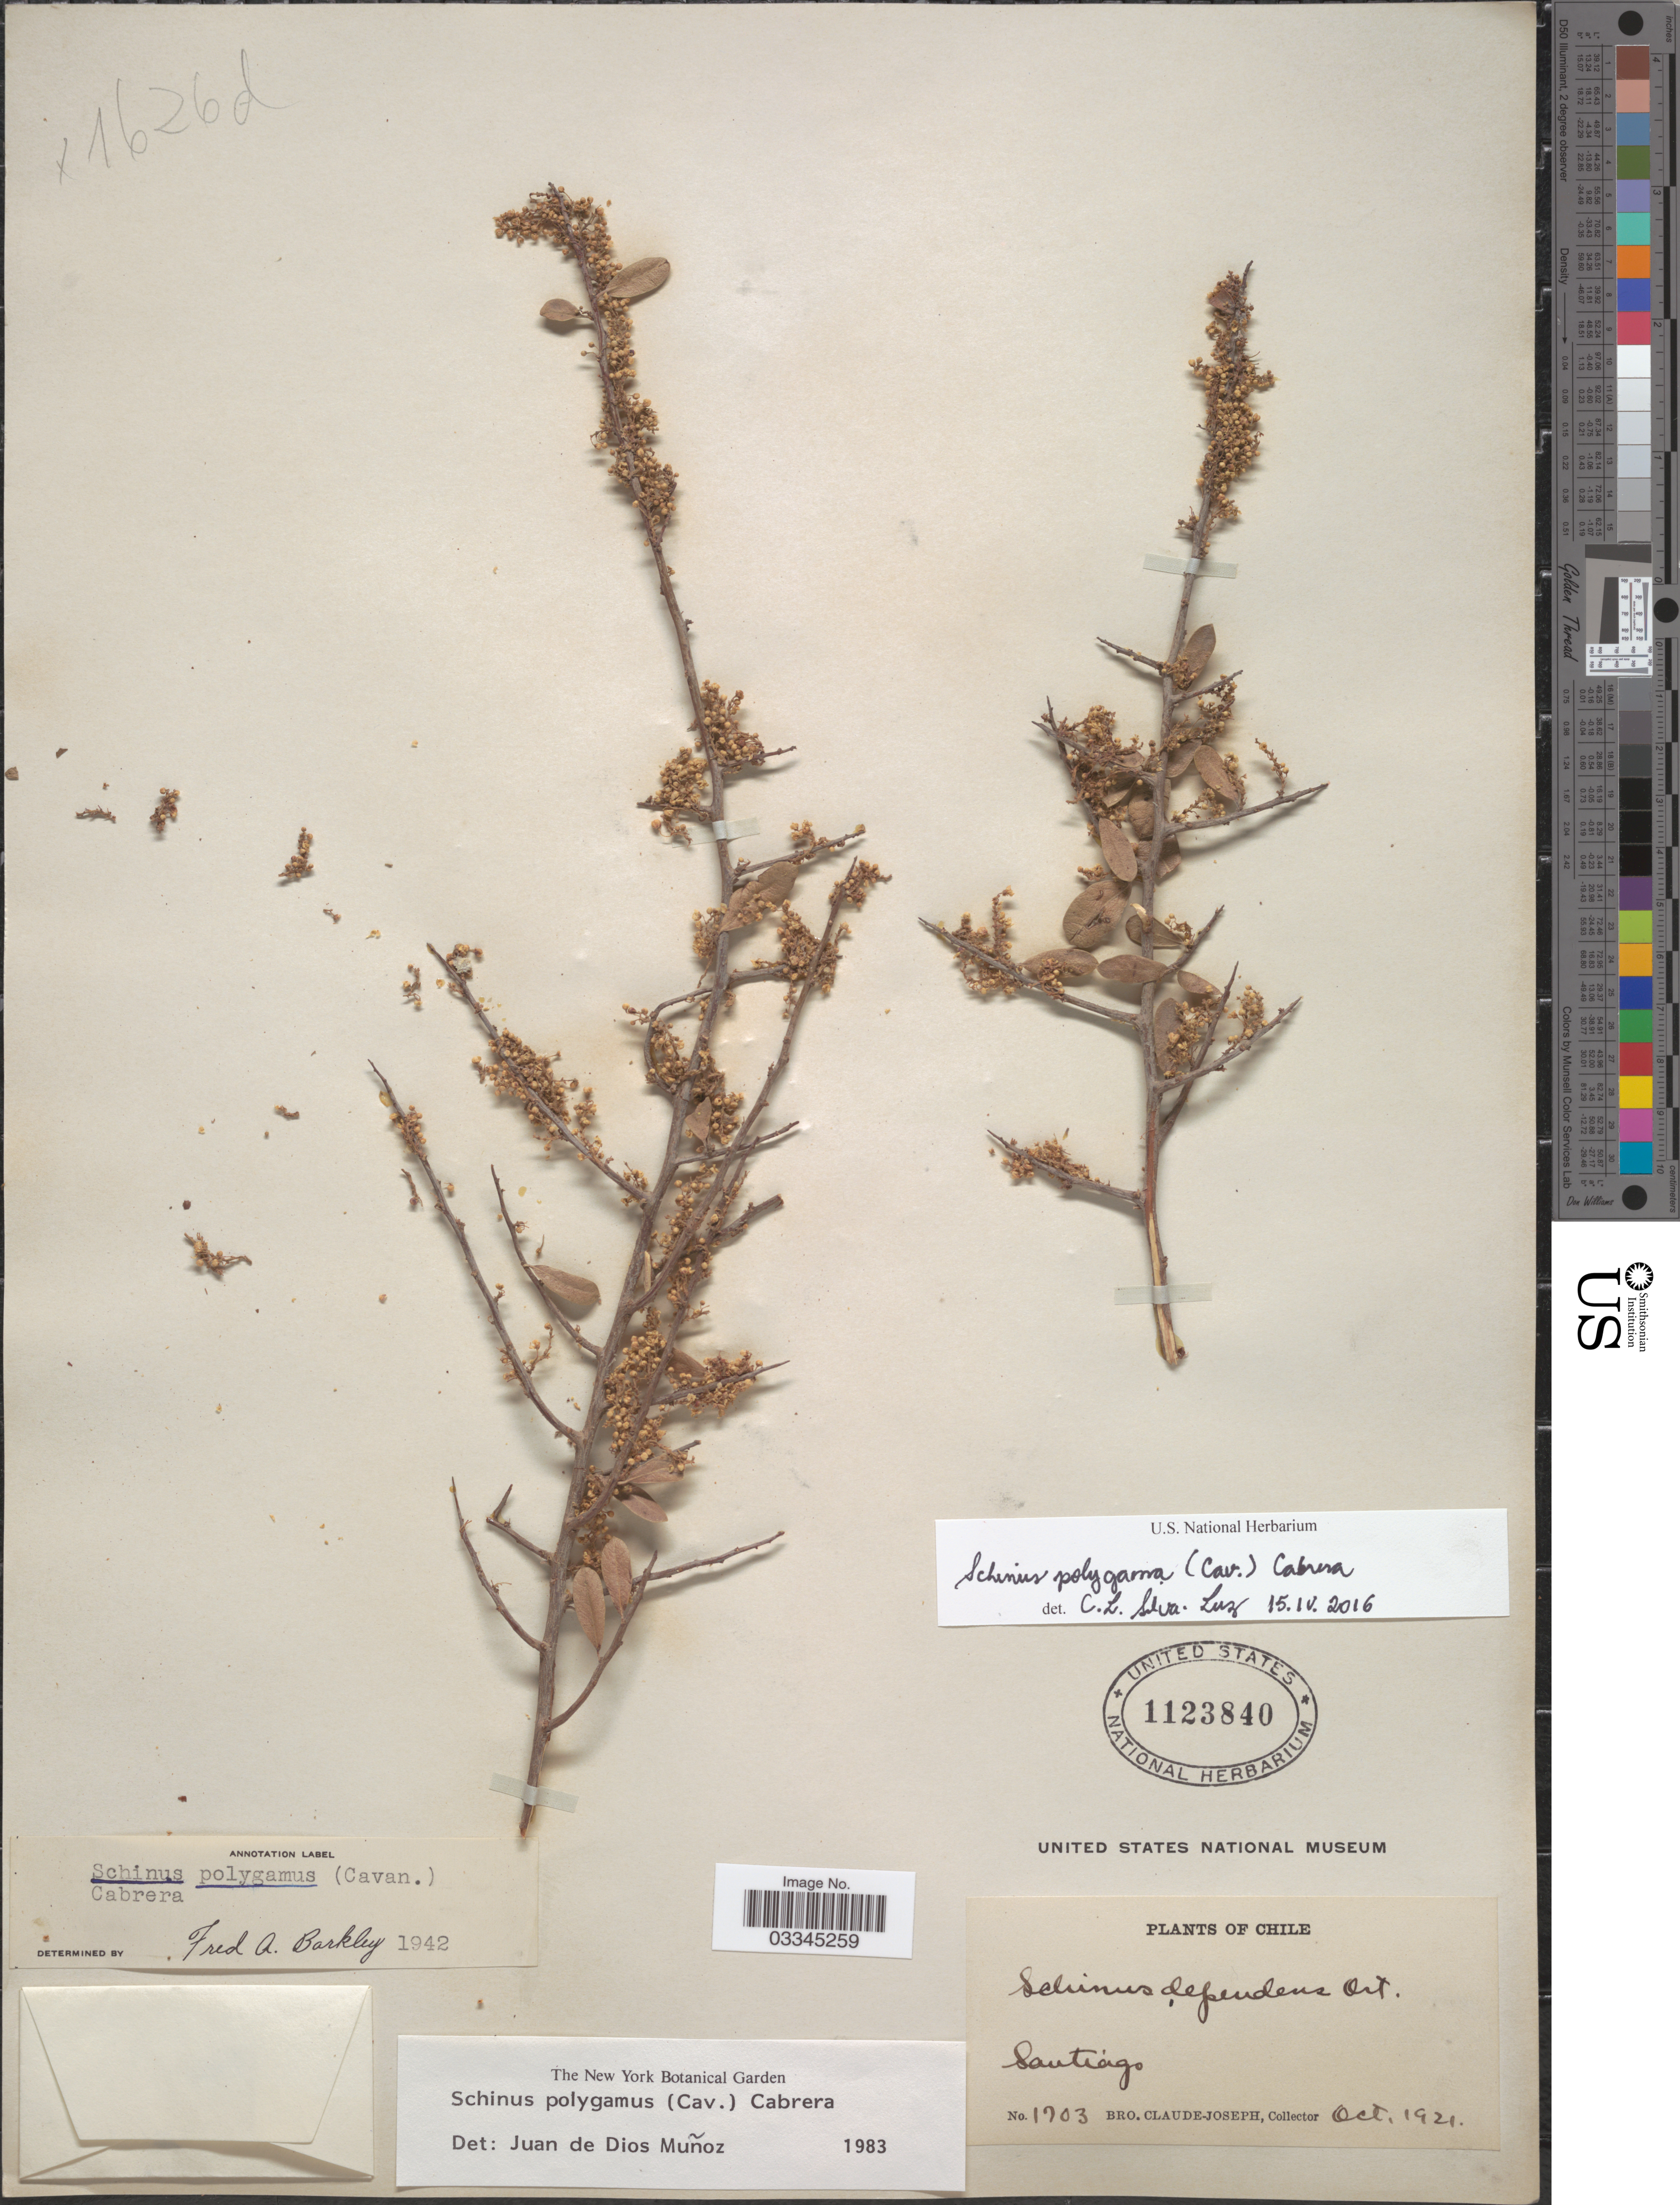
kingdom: Plantae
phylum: Tracheophyta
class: Magnoliopsida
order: Sapindales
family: Anacardiaceae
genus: Schinus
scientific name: Schinus polygama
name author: (Cav.) Cabrera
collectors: Bro. Claude-Joseph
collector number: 1703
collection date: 1921-10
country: Chile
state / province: Región Metropolitana (RM)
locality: Santiago.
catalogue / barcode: US 1123840